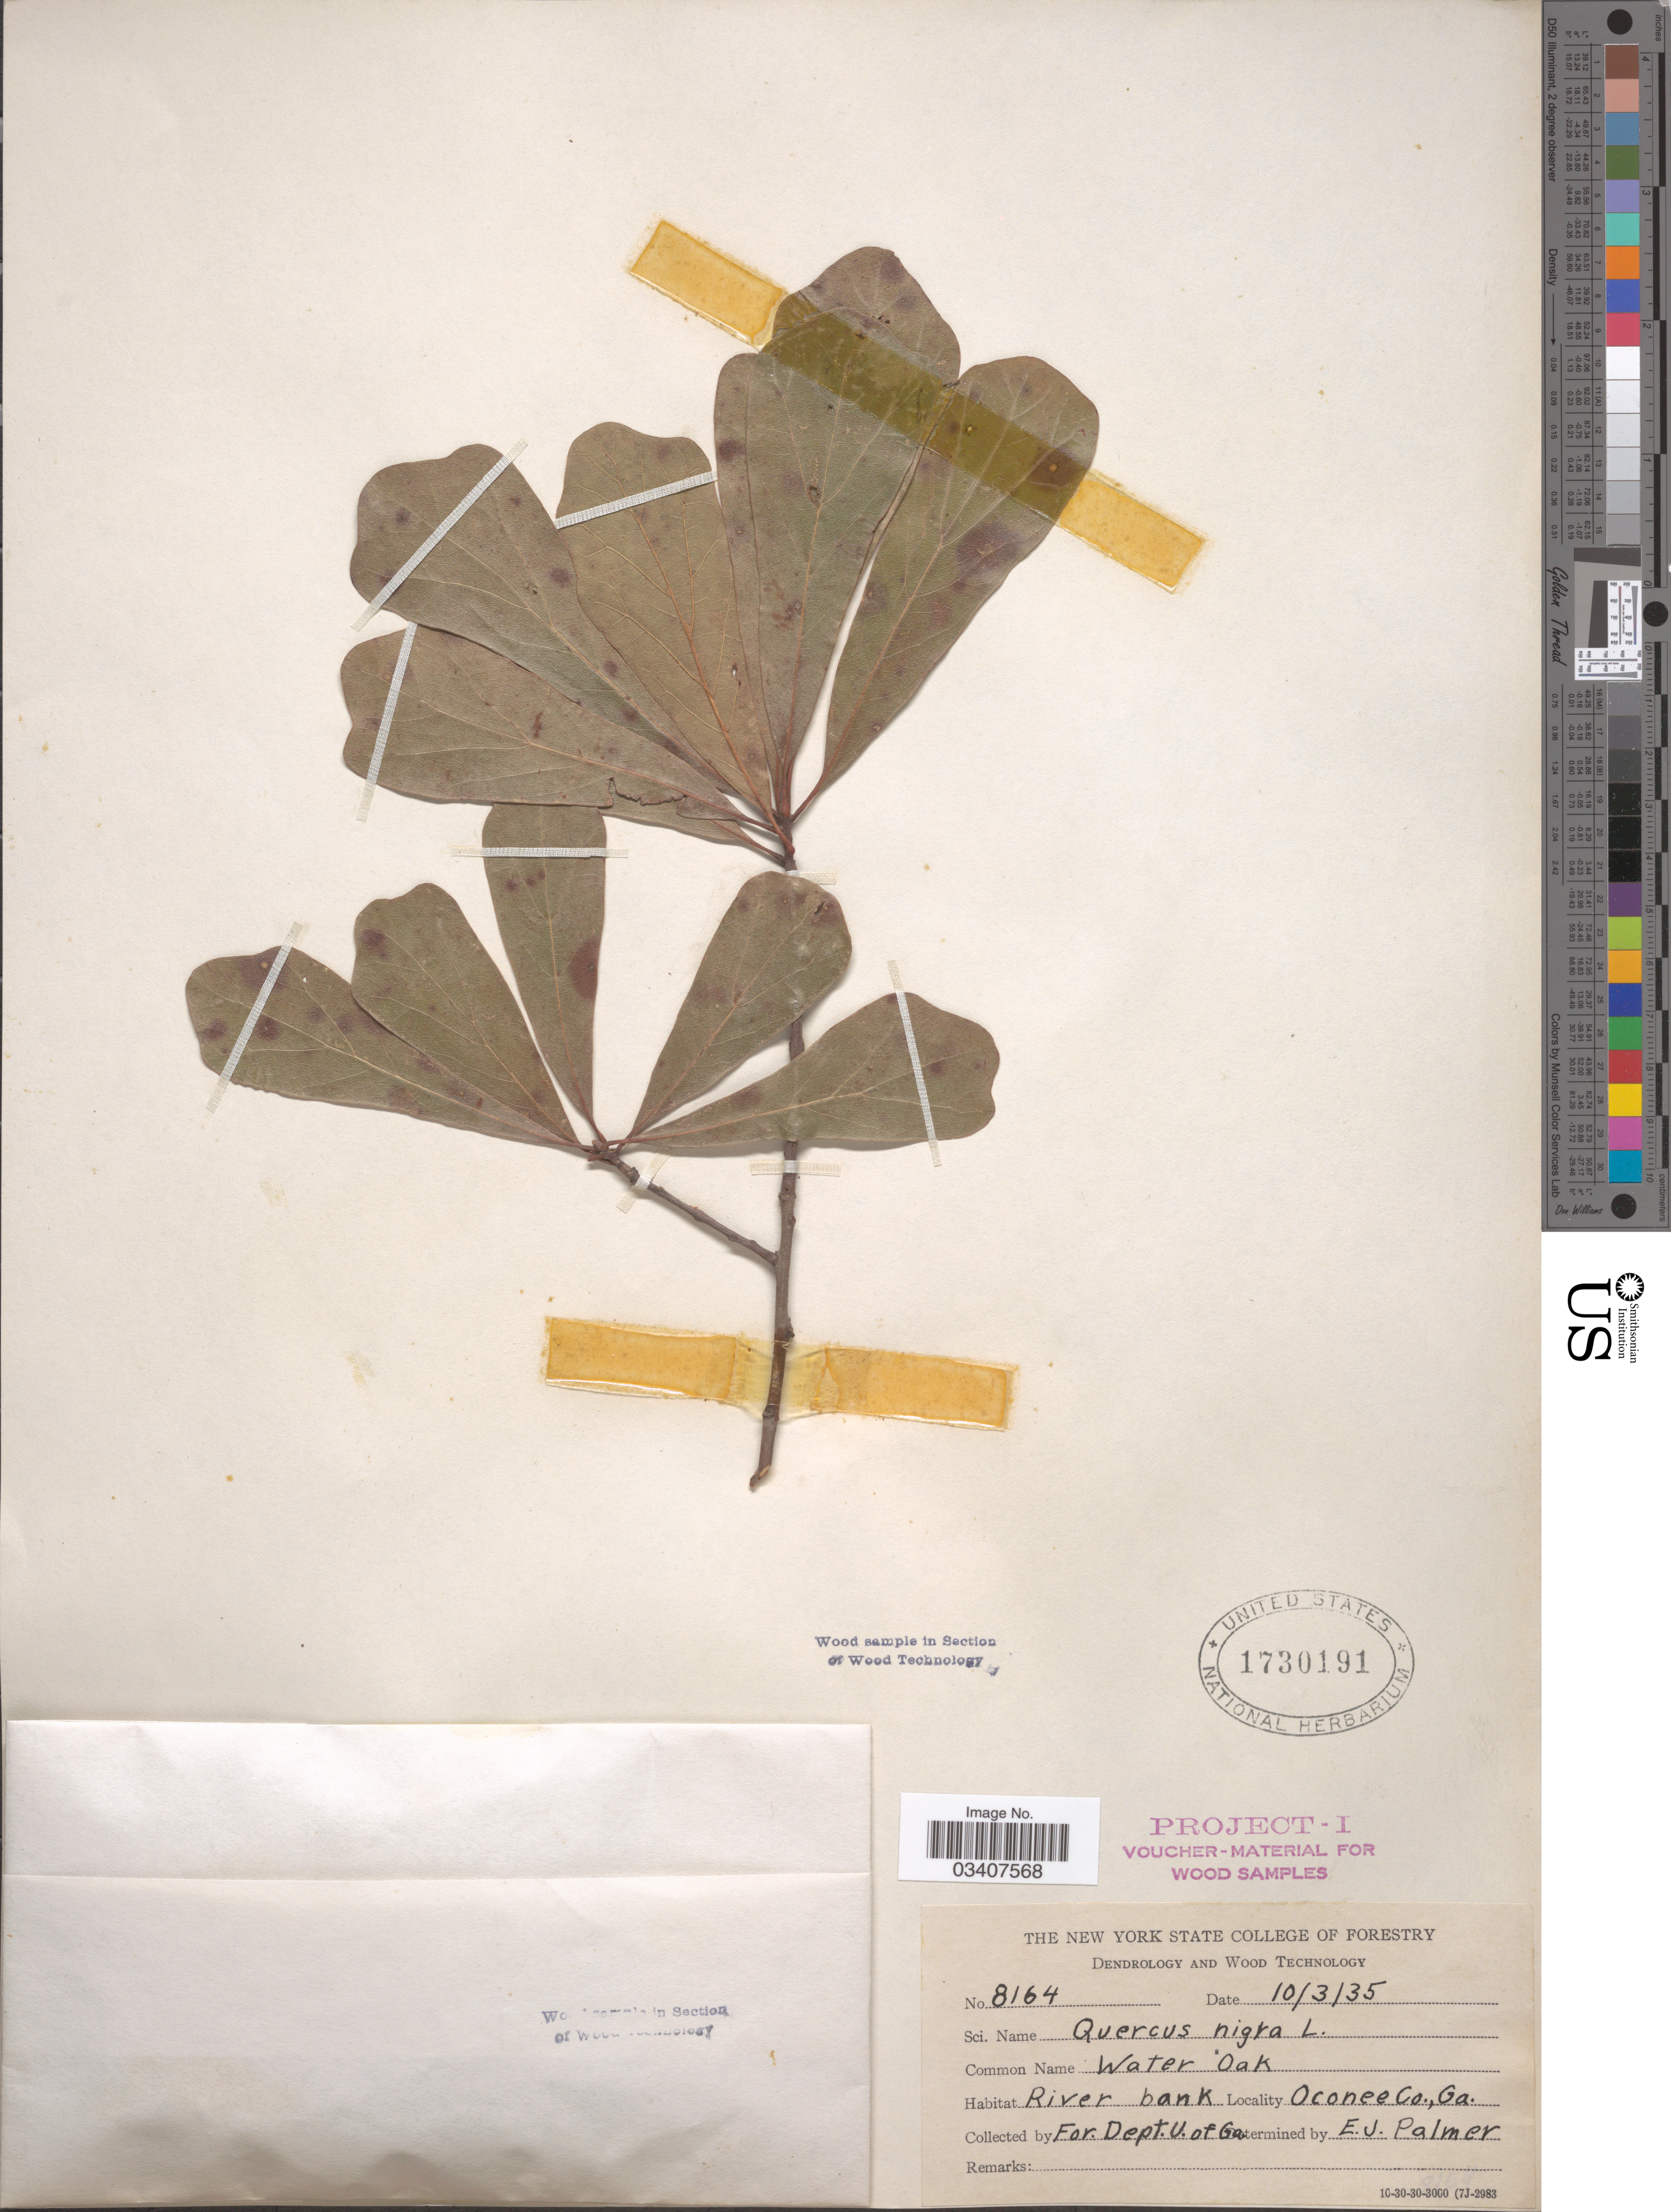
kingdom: Plantae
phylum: Tracheophyta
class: Magnoliopsida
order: Fagales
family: Fagaceae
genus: Quercus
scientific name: Quercus nigra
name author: L.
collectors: U. of Georgia For. School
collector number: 8164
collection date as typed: Transcribed d/m/y: 3/10/35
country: United States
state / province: Georgia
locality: River bank, Oconee Co.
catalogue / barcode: US 1730191